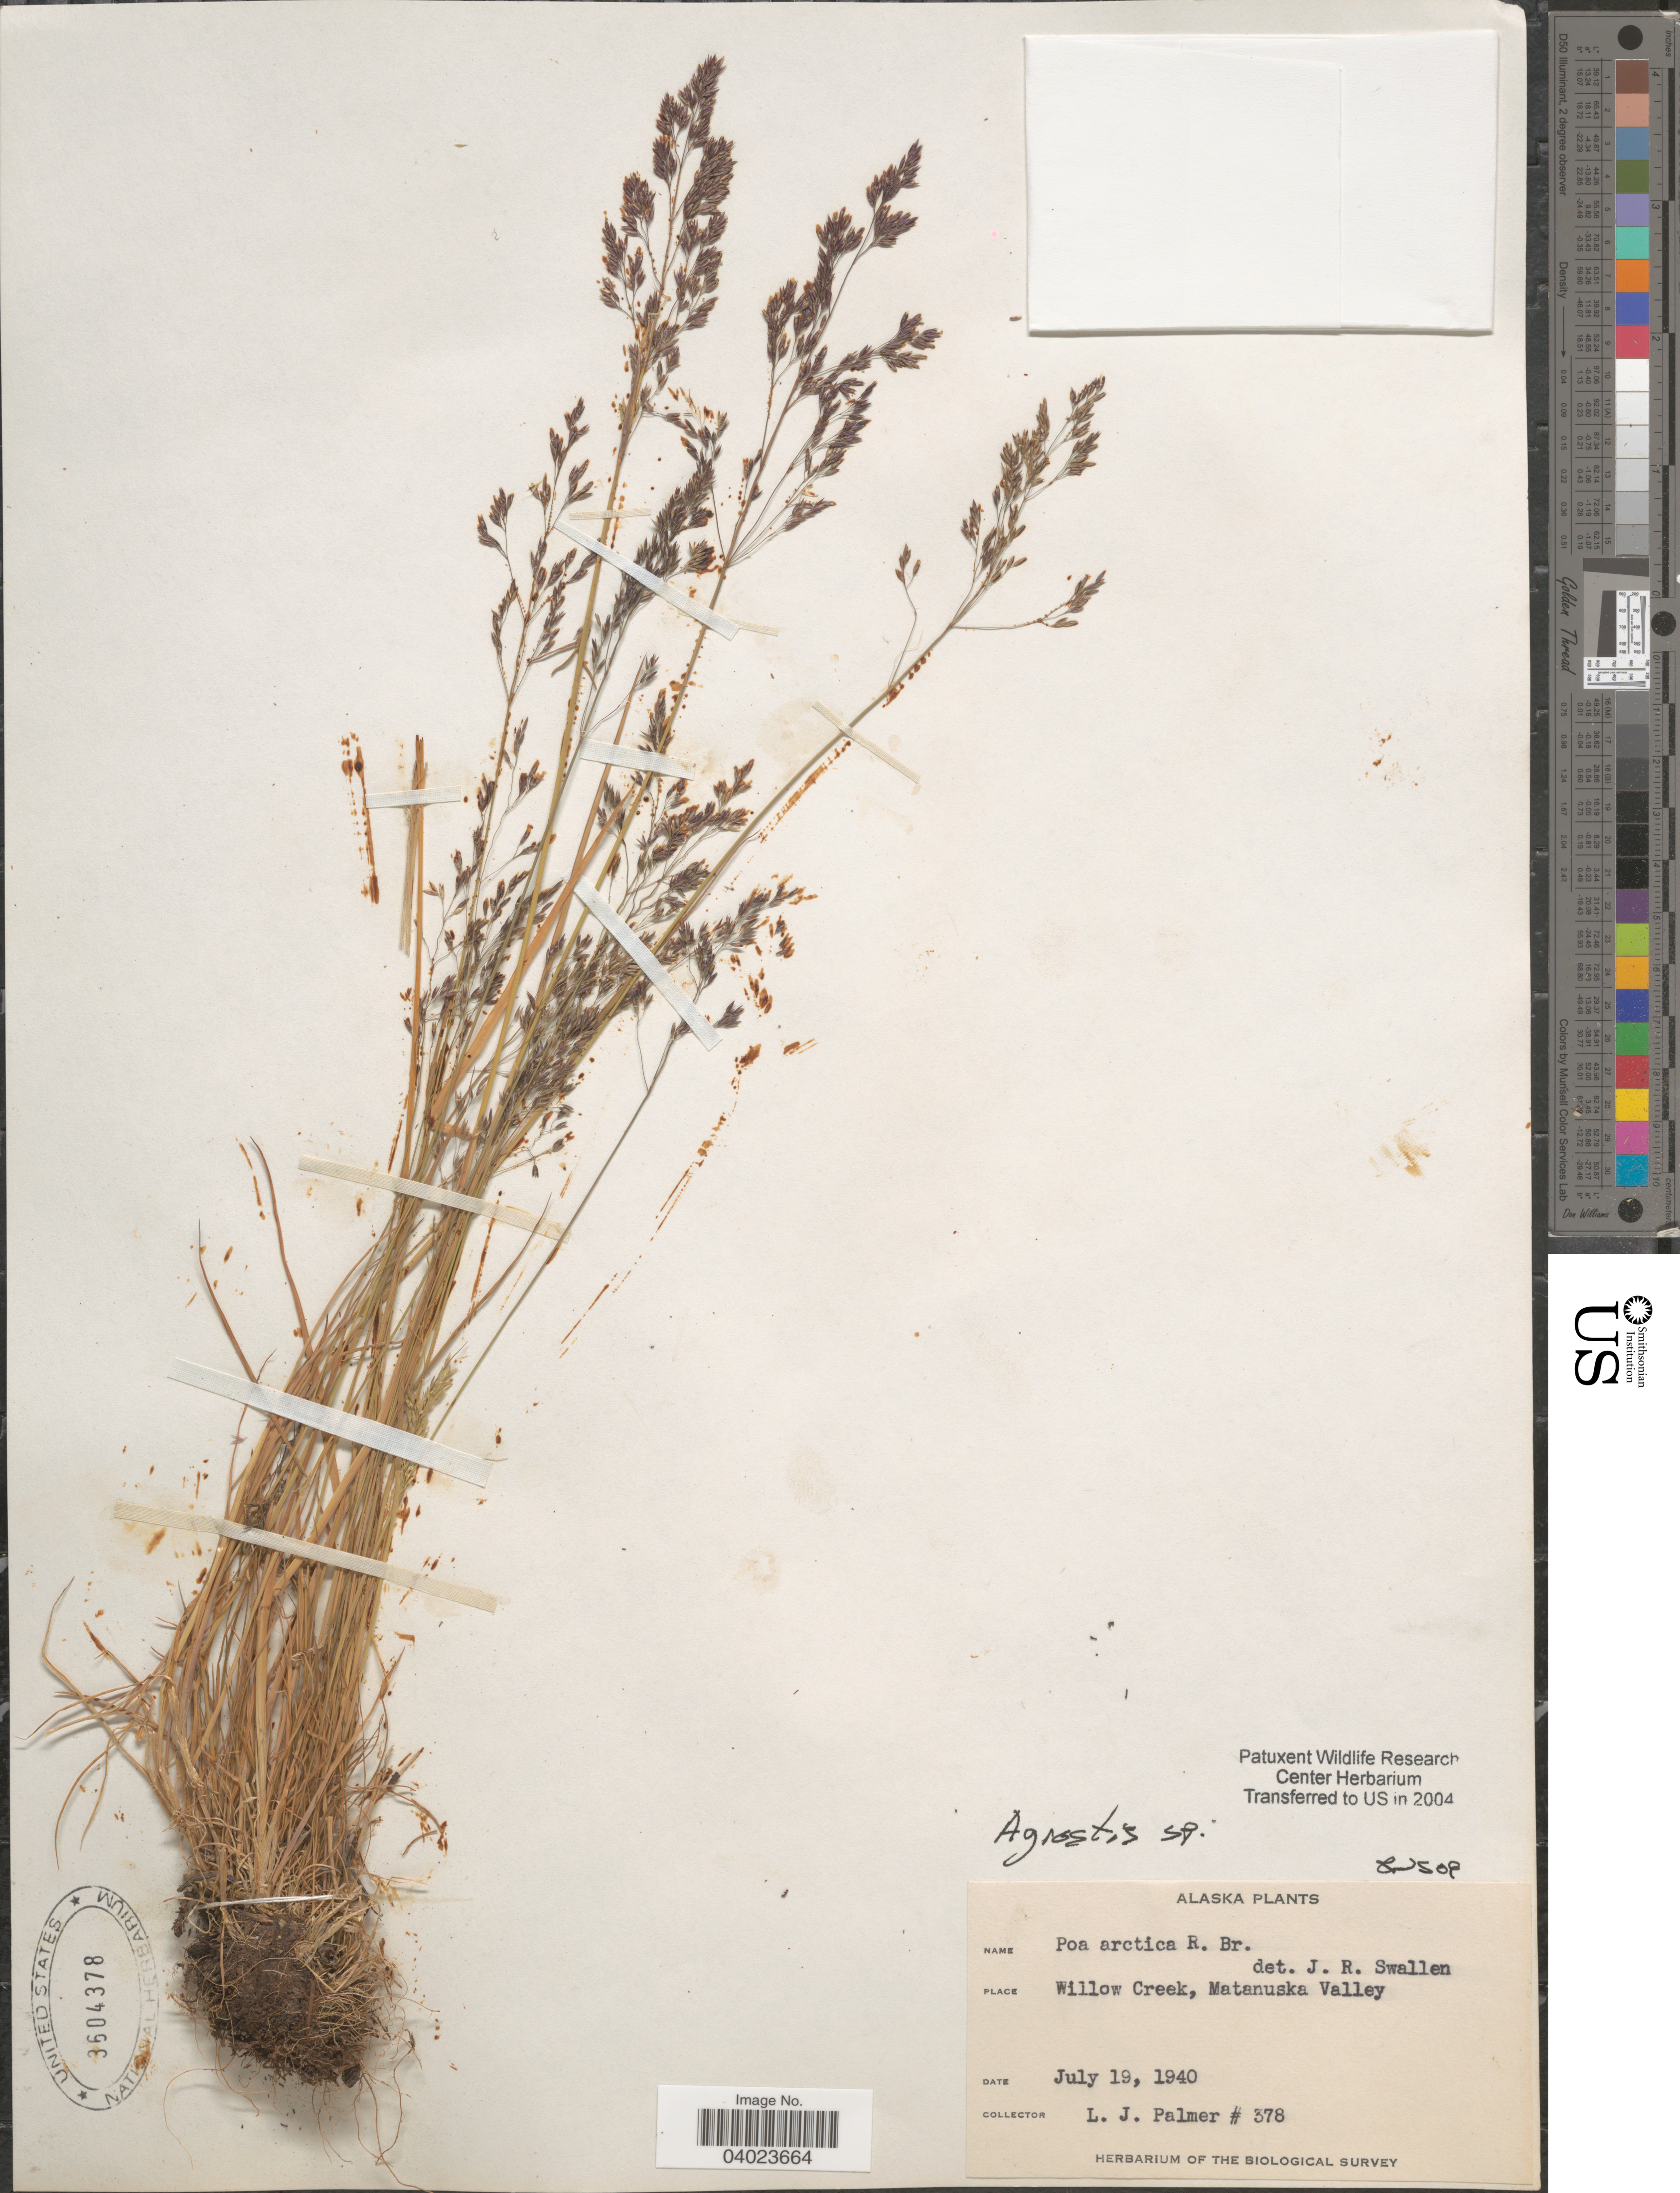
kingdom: Plantae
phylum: Tracheophyta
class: Liliopsida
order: Poales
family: Poaceae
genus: Agrostis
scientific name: Agrostis sp.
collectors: L. J. Palmer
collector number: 378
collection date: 1940-07-19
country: United States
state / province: Alaska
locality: Willow Creek, Matanuska Valley.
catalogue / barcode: US 3604378